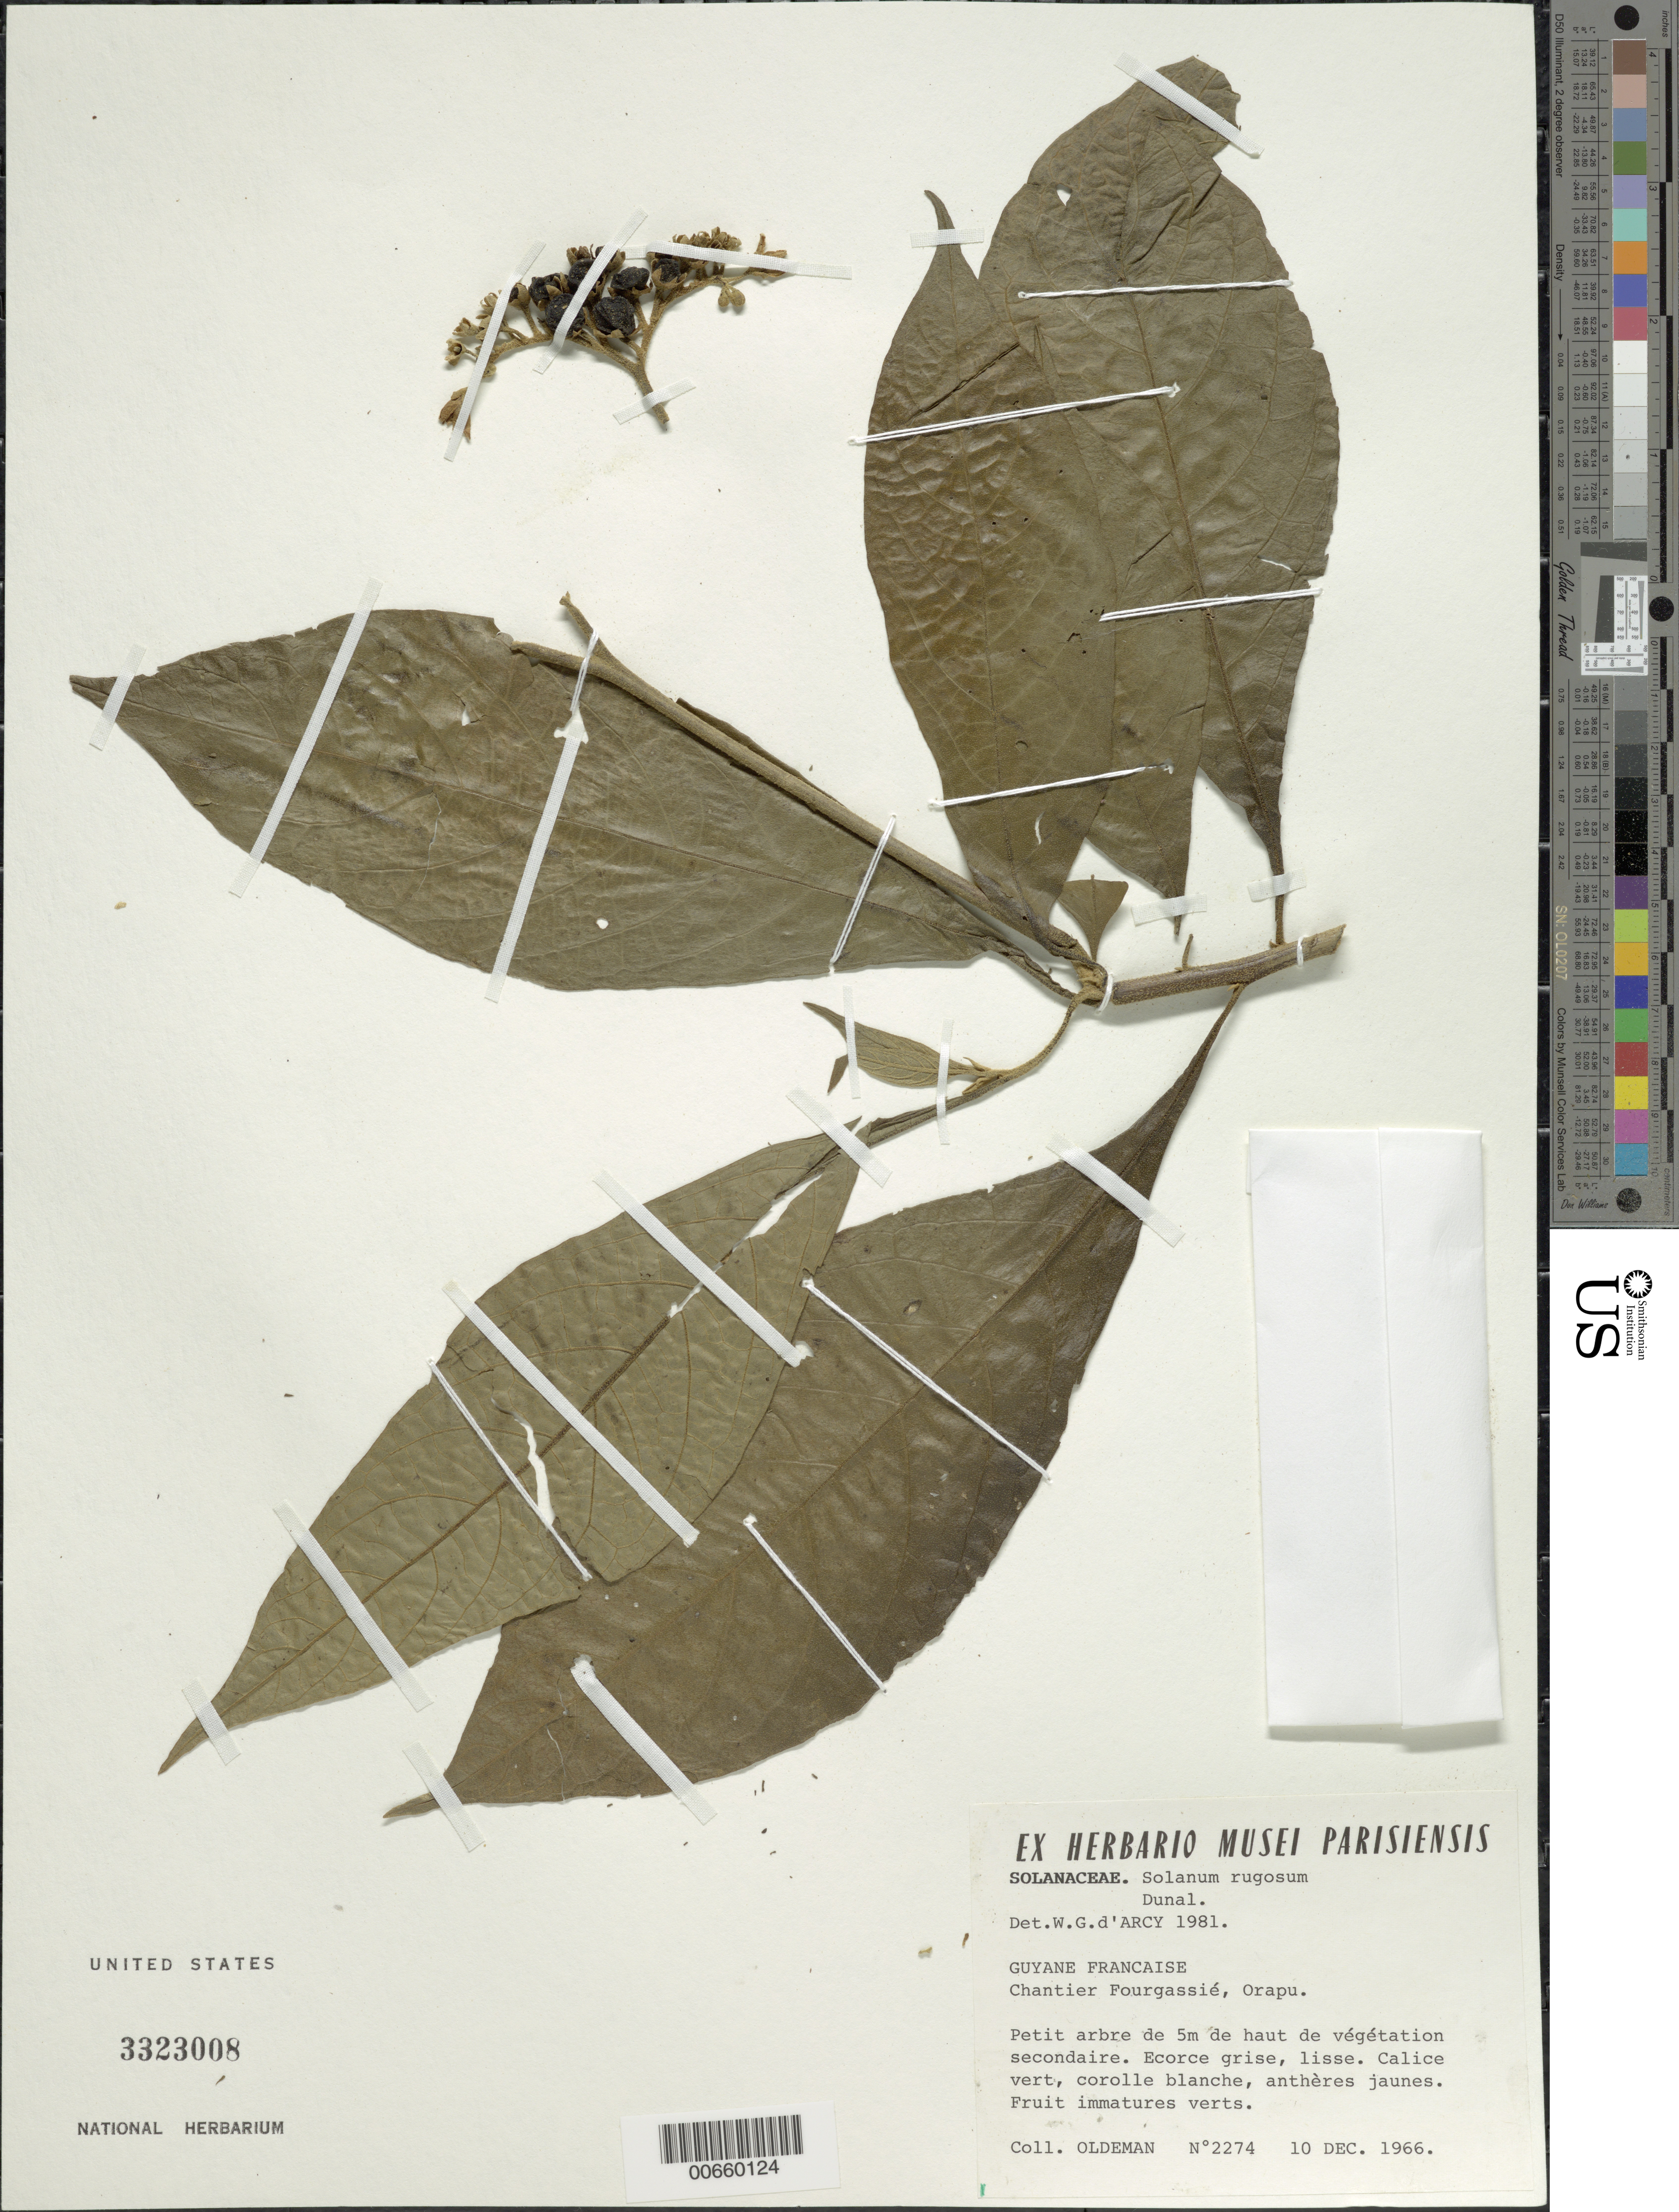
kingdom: Plantae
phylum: Tracheophyta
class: Magnoliopsida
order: Solanales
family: Solanaceae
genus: Solanum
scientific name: Solanum rugosum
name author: Dunal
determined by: D'Arcy, W. G.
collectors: R. Oldeman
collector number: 2274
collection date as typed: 12 Dec 1966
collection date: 1966-12-12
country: French Guiana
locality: Chantier Fourgassié, Orapu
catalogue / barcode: US 3323008